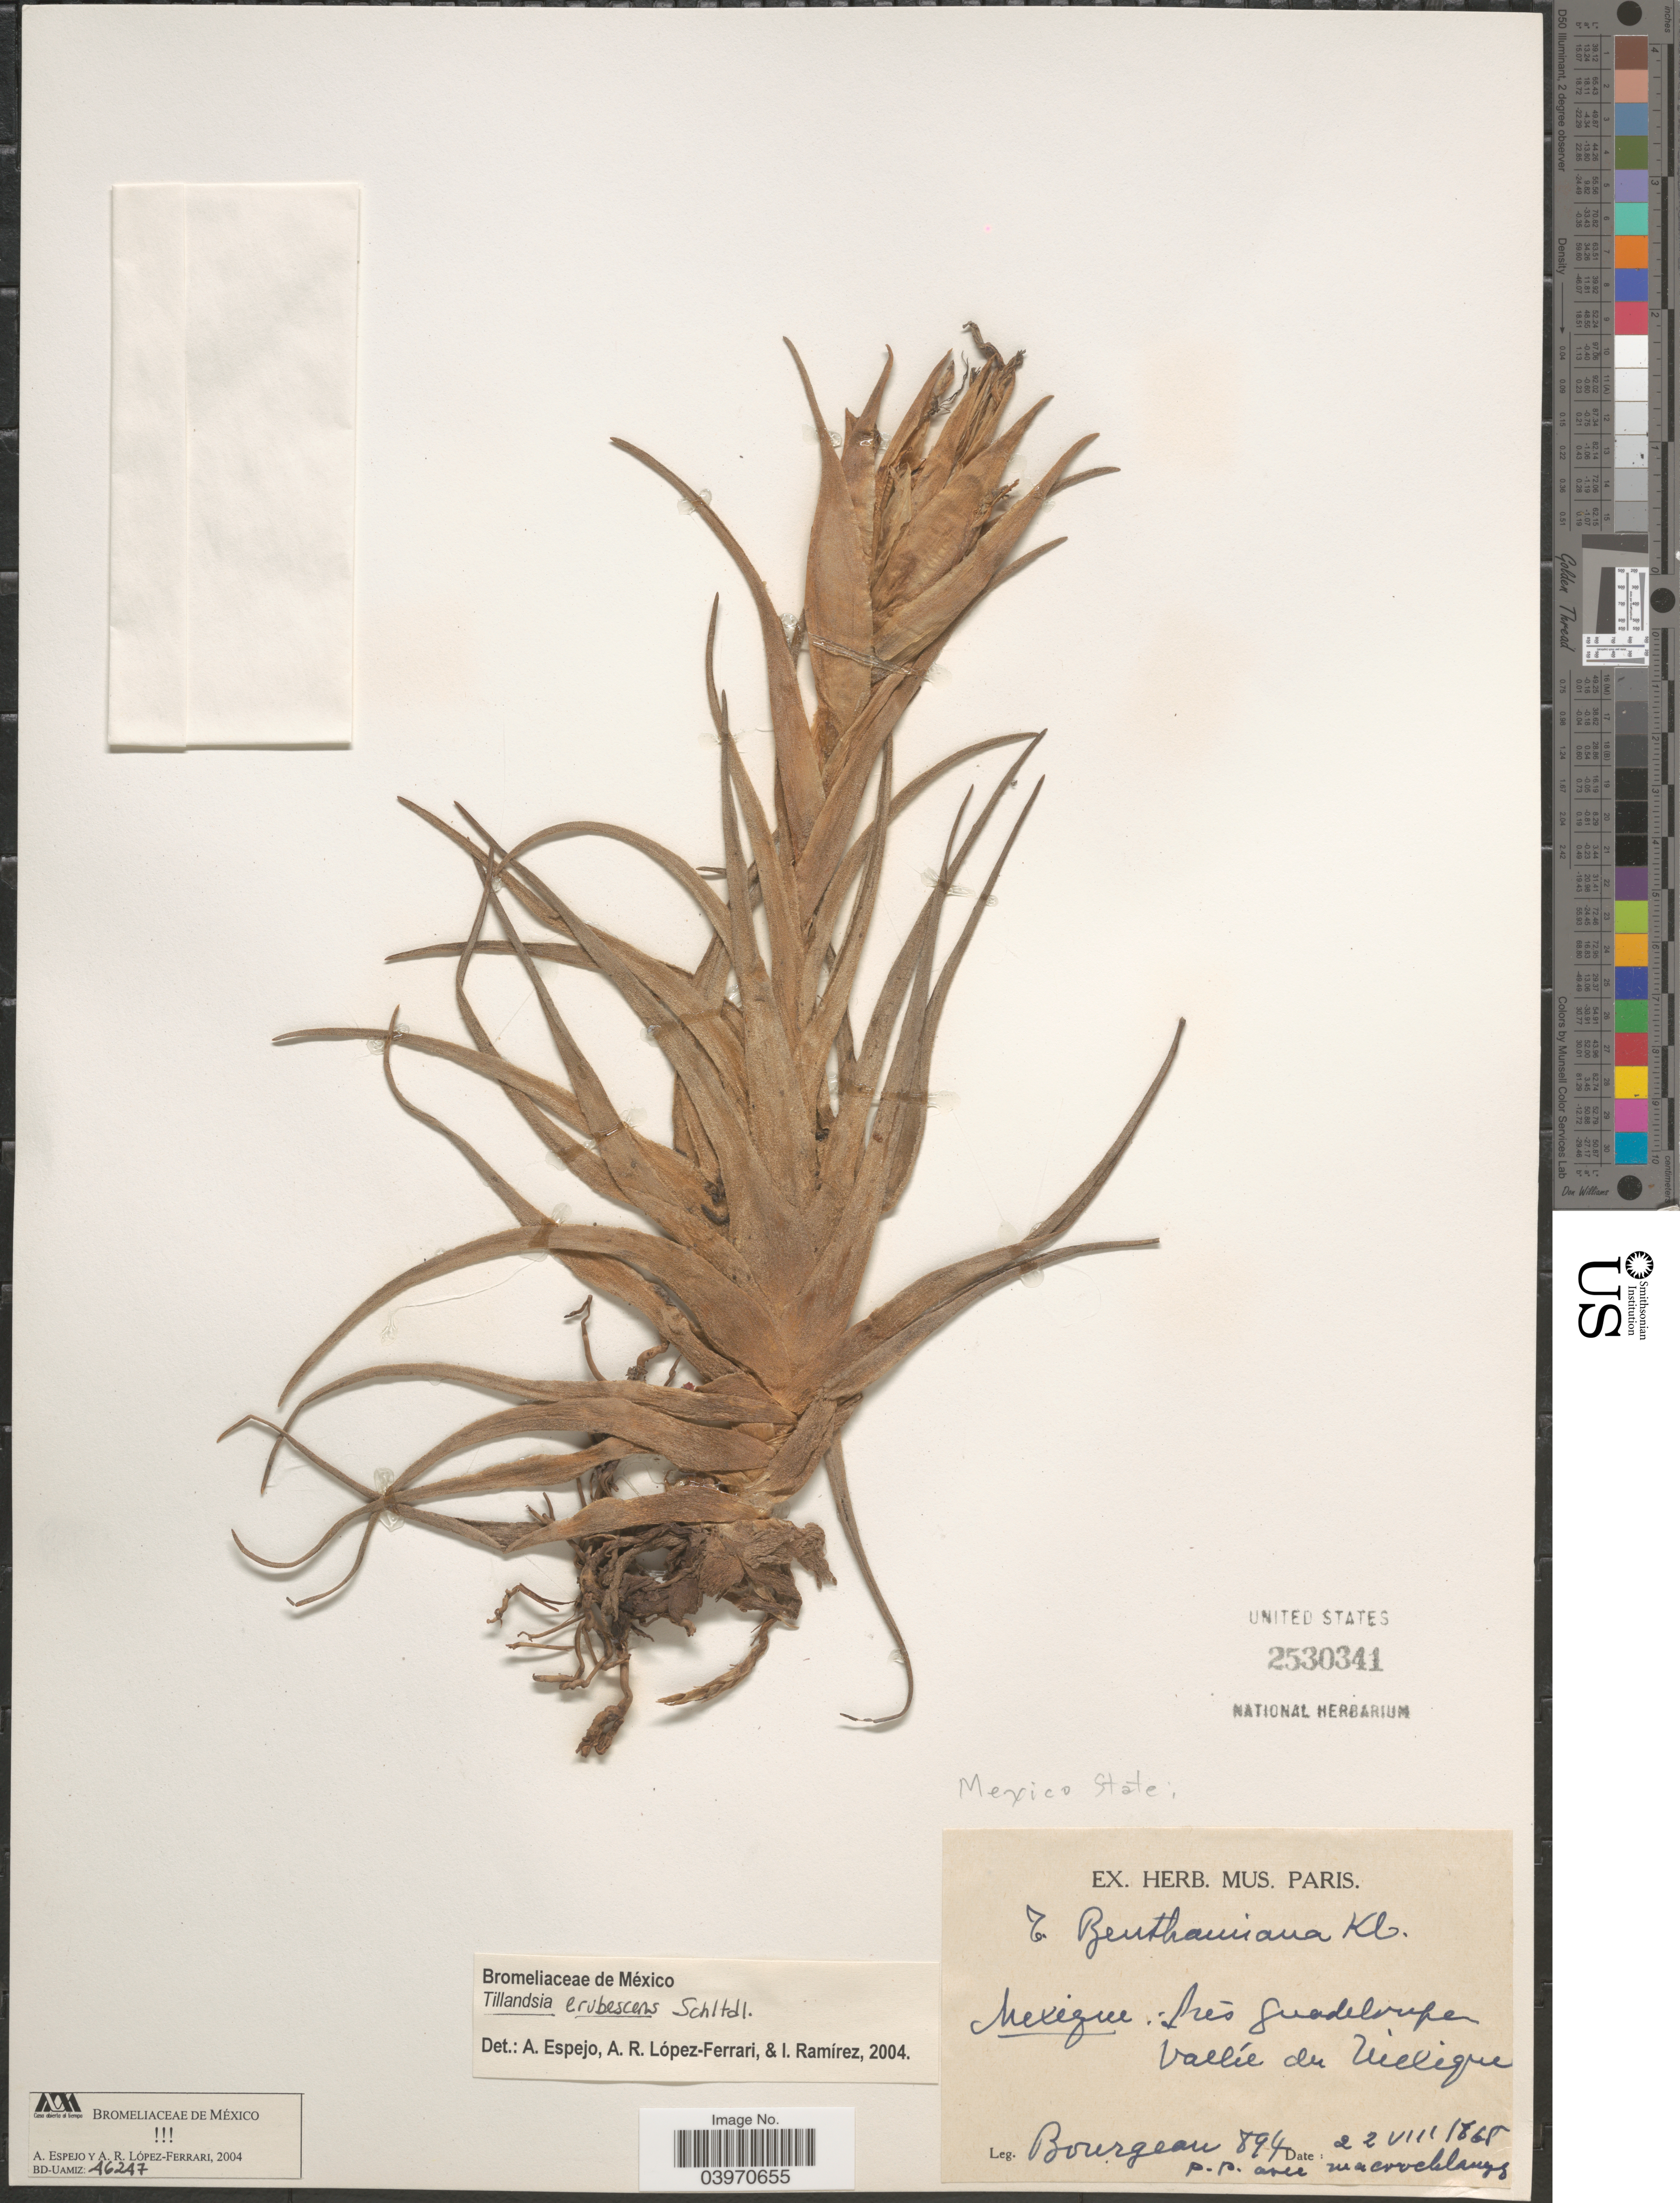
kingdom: Plantae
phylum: Tracheophyta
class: Liliopsida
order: Poales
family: Bromeliaceae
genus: Tillandsia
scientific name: Tillandsia erubescens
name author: Schltdl.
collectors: -. Bourgeau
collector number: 894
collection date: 1868-08-22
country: Mexico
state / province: México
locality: Mexique: prés Guadalupe Vallée du Mexique.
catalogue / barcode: US 2530341